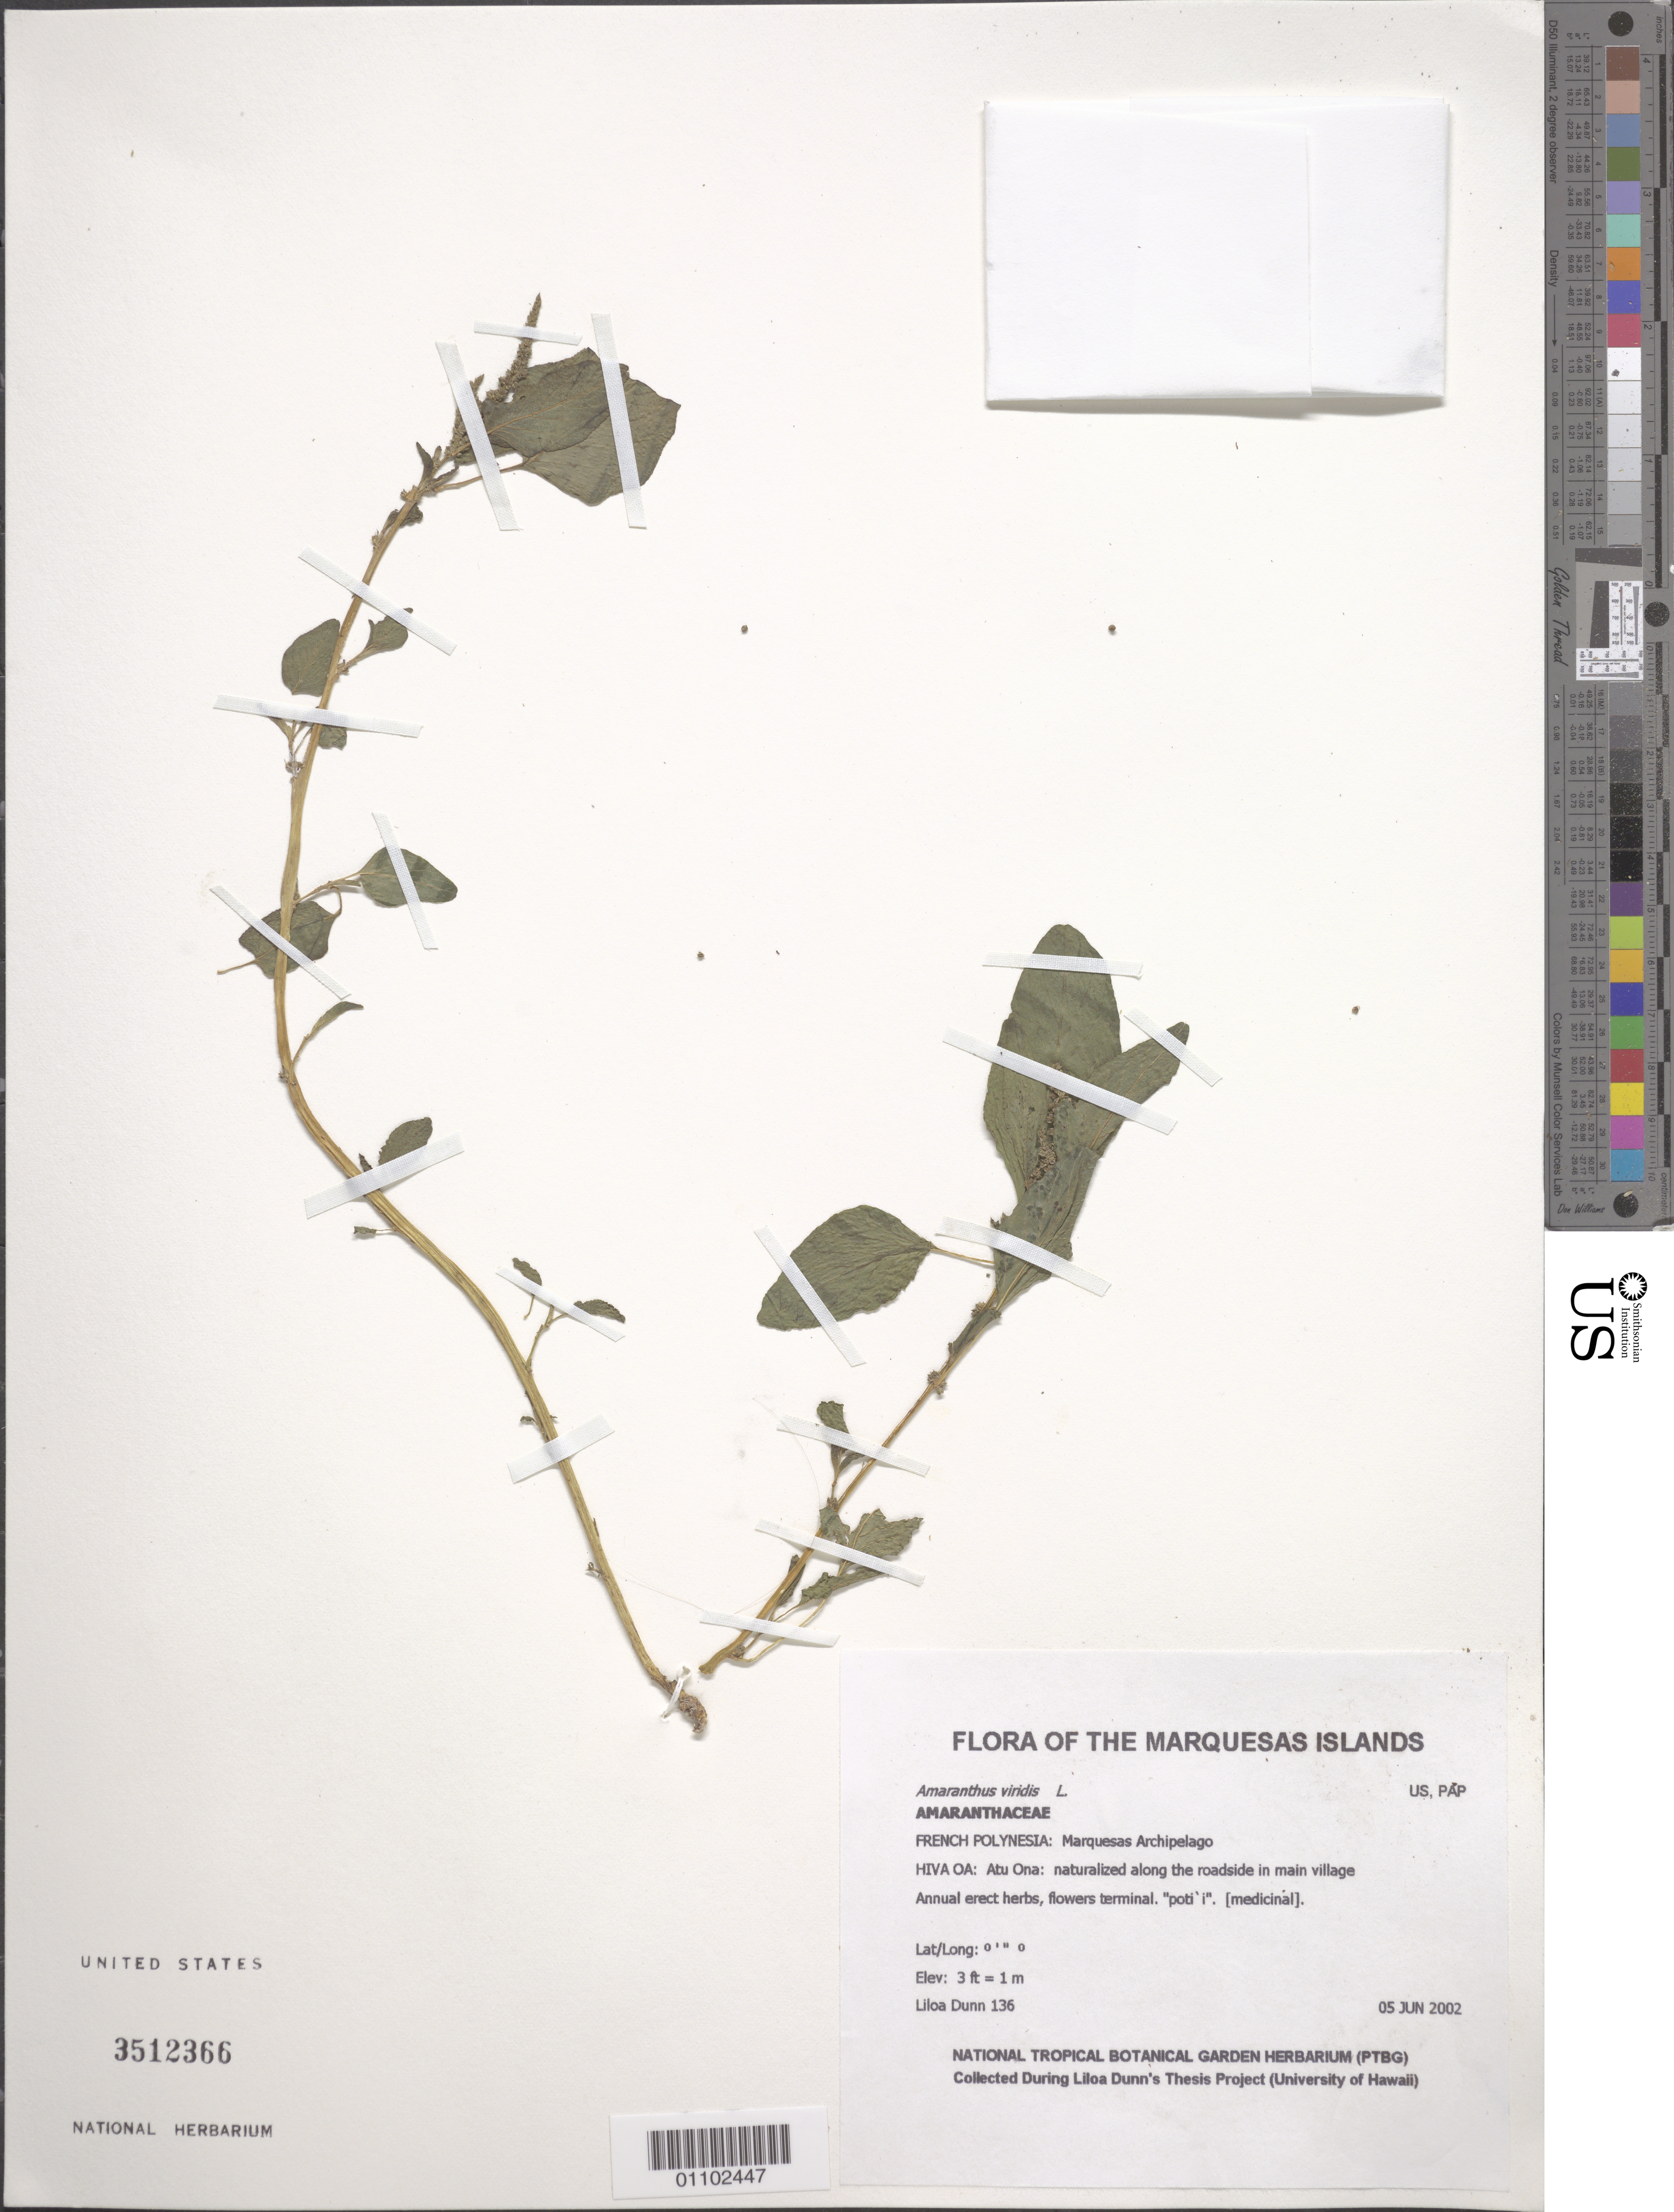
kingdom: Plantae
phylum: Tracheophyta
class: Magnoliopsida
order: Caryophyllales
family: Amaranthaceae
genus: Amaranthus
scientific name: Amaranthus viridis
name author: L.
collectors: L. Dunn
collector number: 136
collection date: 2002-06-05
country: French Polynesia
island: Hiva Oa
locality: Atu Ona: naturalized along the roadside in the main village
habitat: Roadside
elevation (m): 1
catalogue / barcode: US 3512366